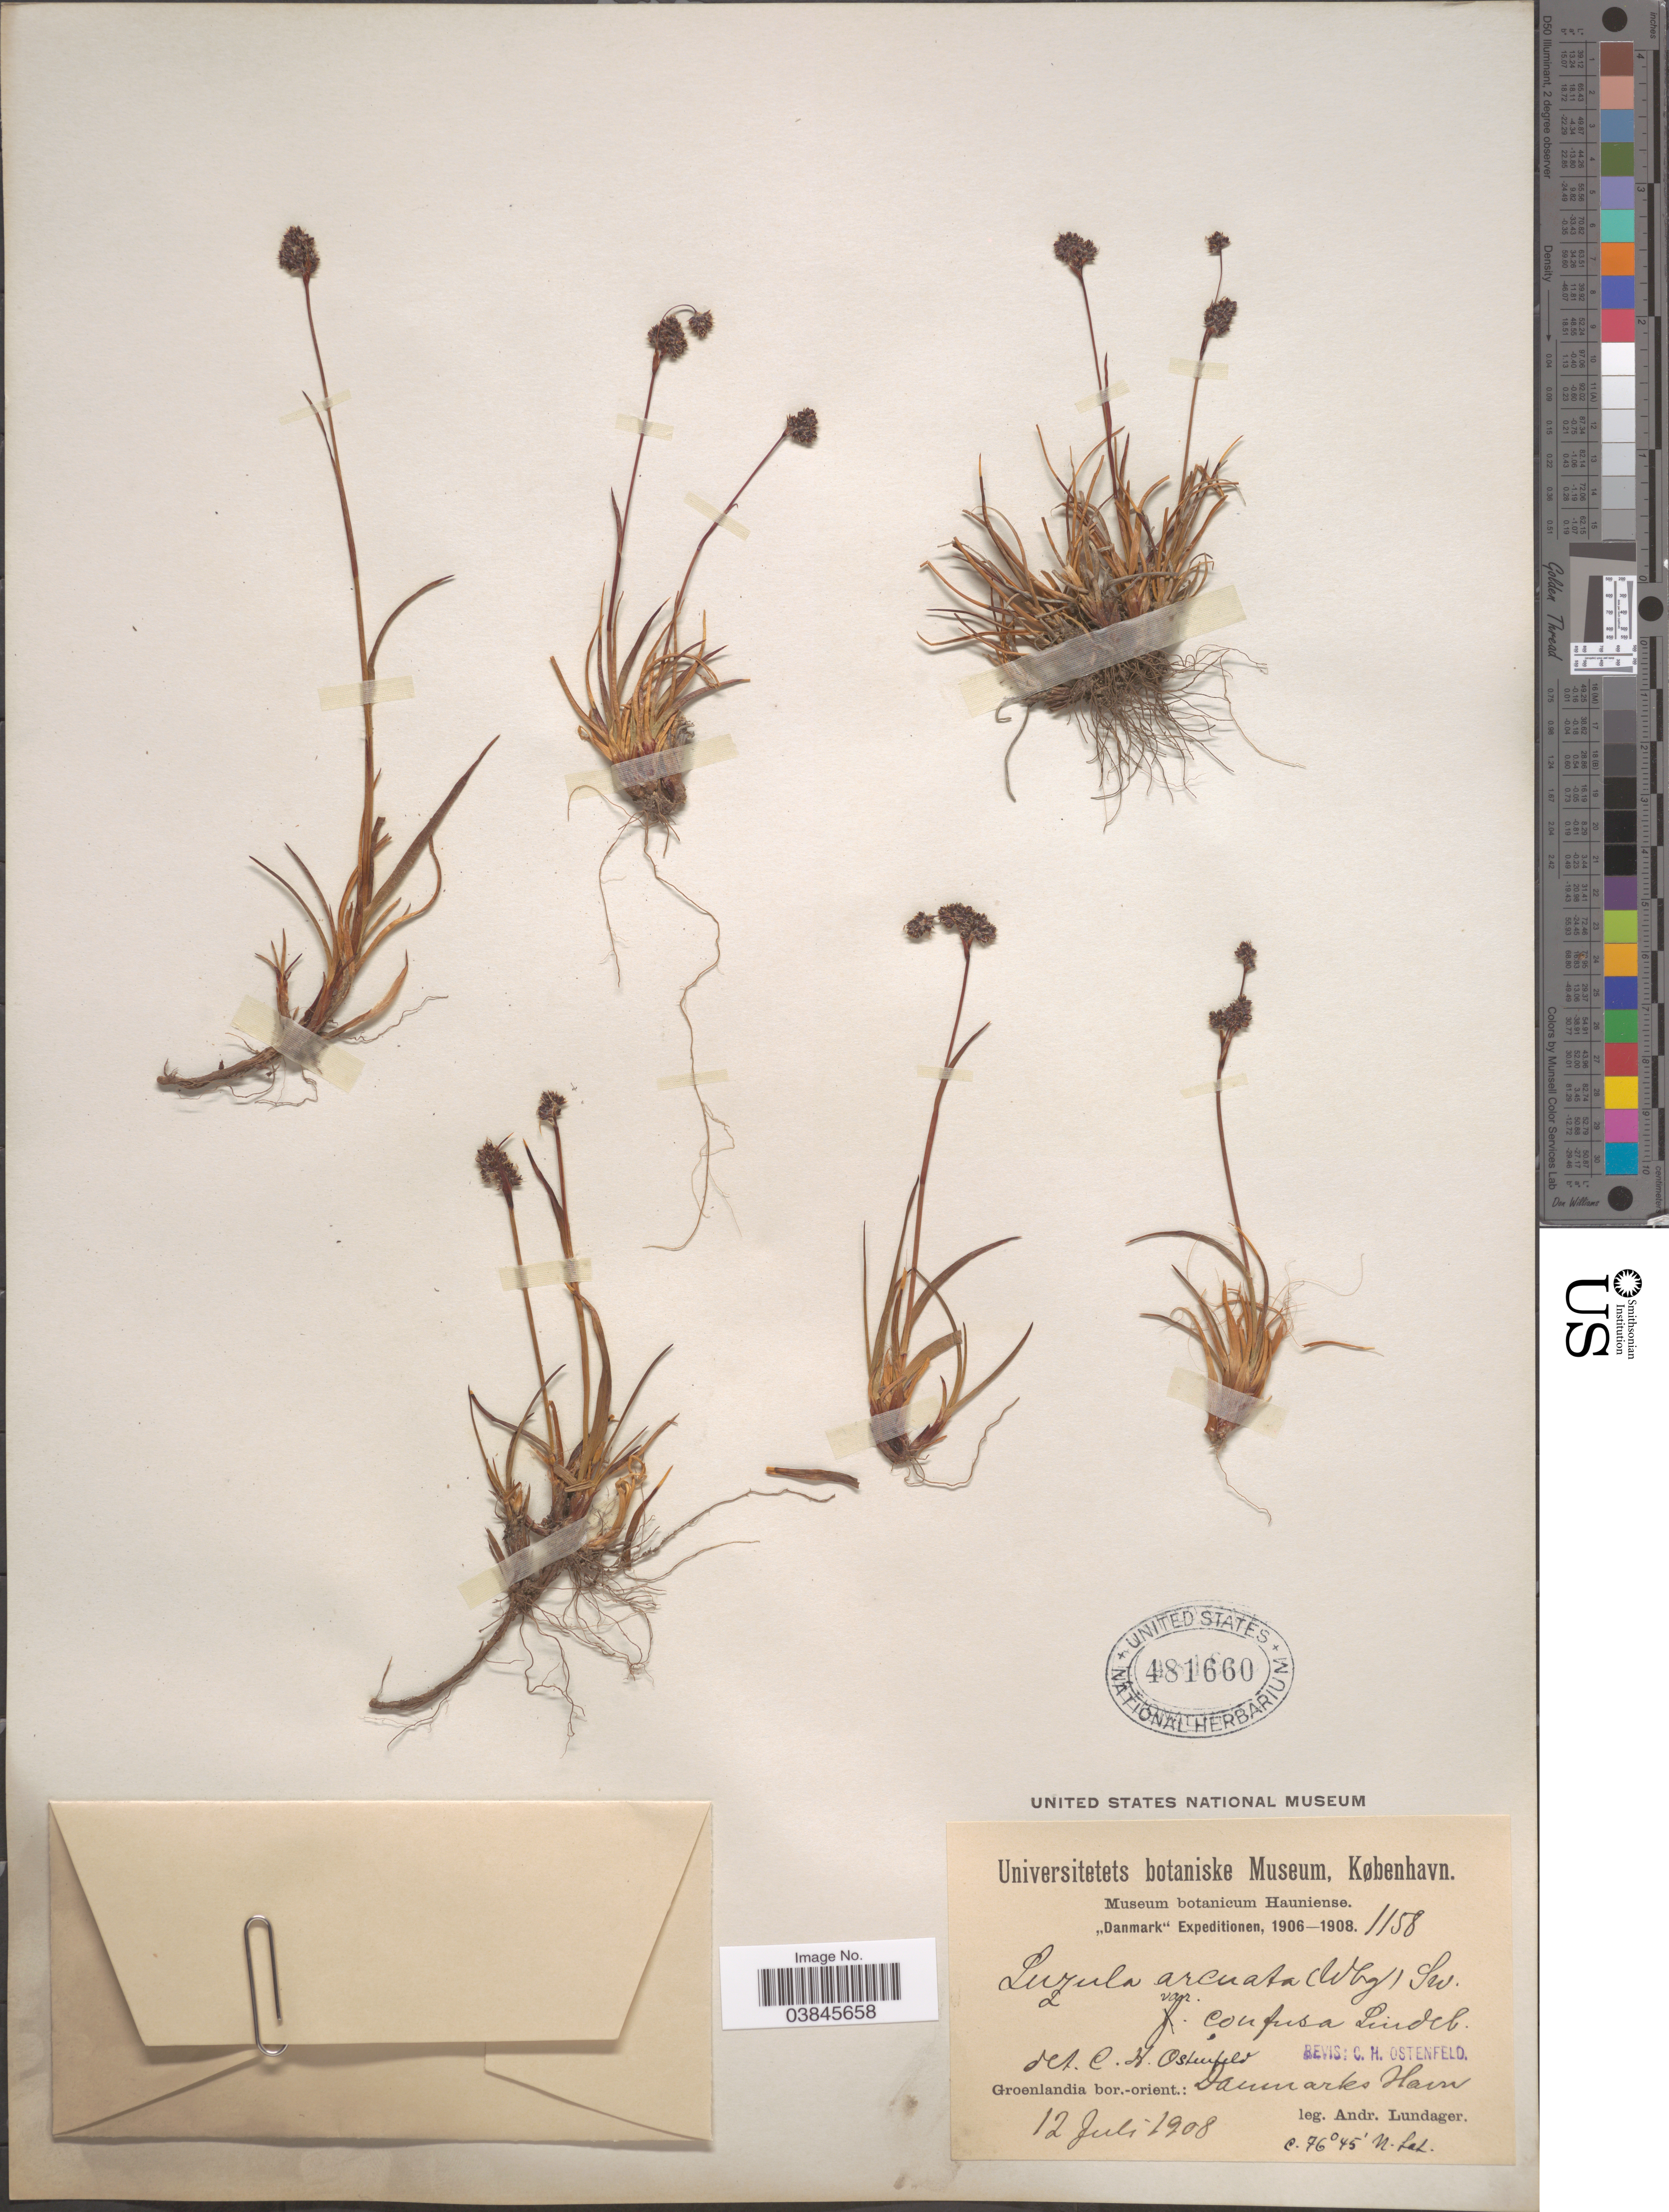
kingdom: Plantae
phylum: Tracheophyta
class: Liliopsida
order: Poales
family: Juncaceae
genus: Luzula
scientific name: Luzula confusa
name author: Lindeb.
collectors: A. Lundager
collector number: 1158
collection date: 1908-07-12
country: Greenland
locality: Groenlandia bor.orient.: Danmarks Hain.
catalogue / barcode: US 481660